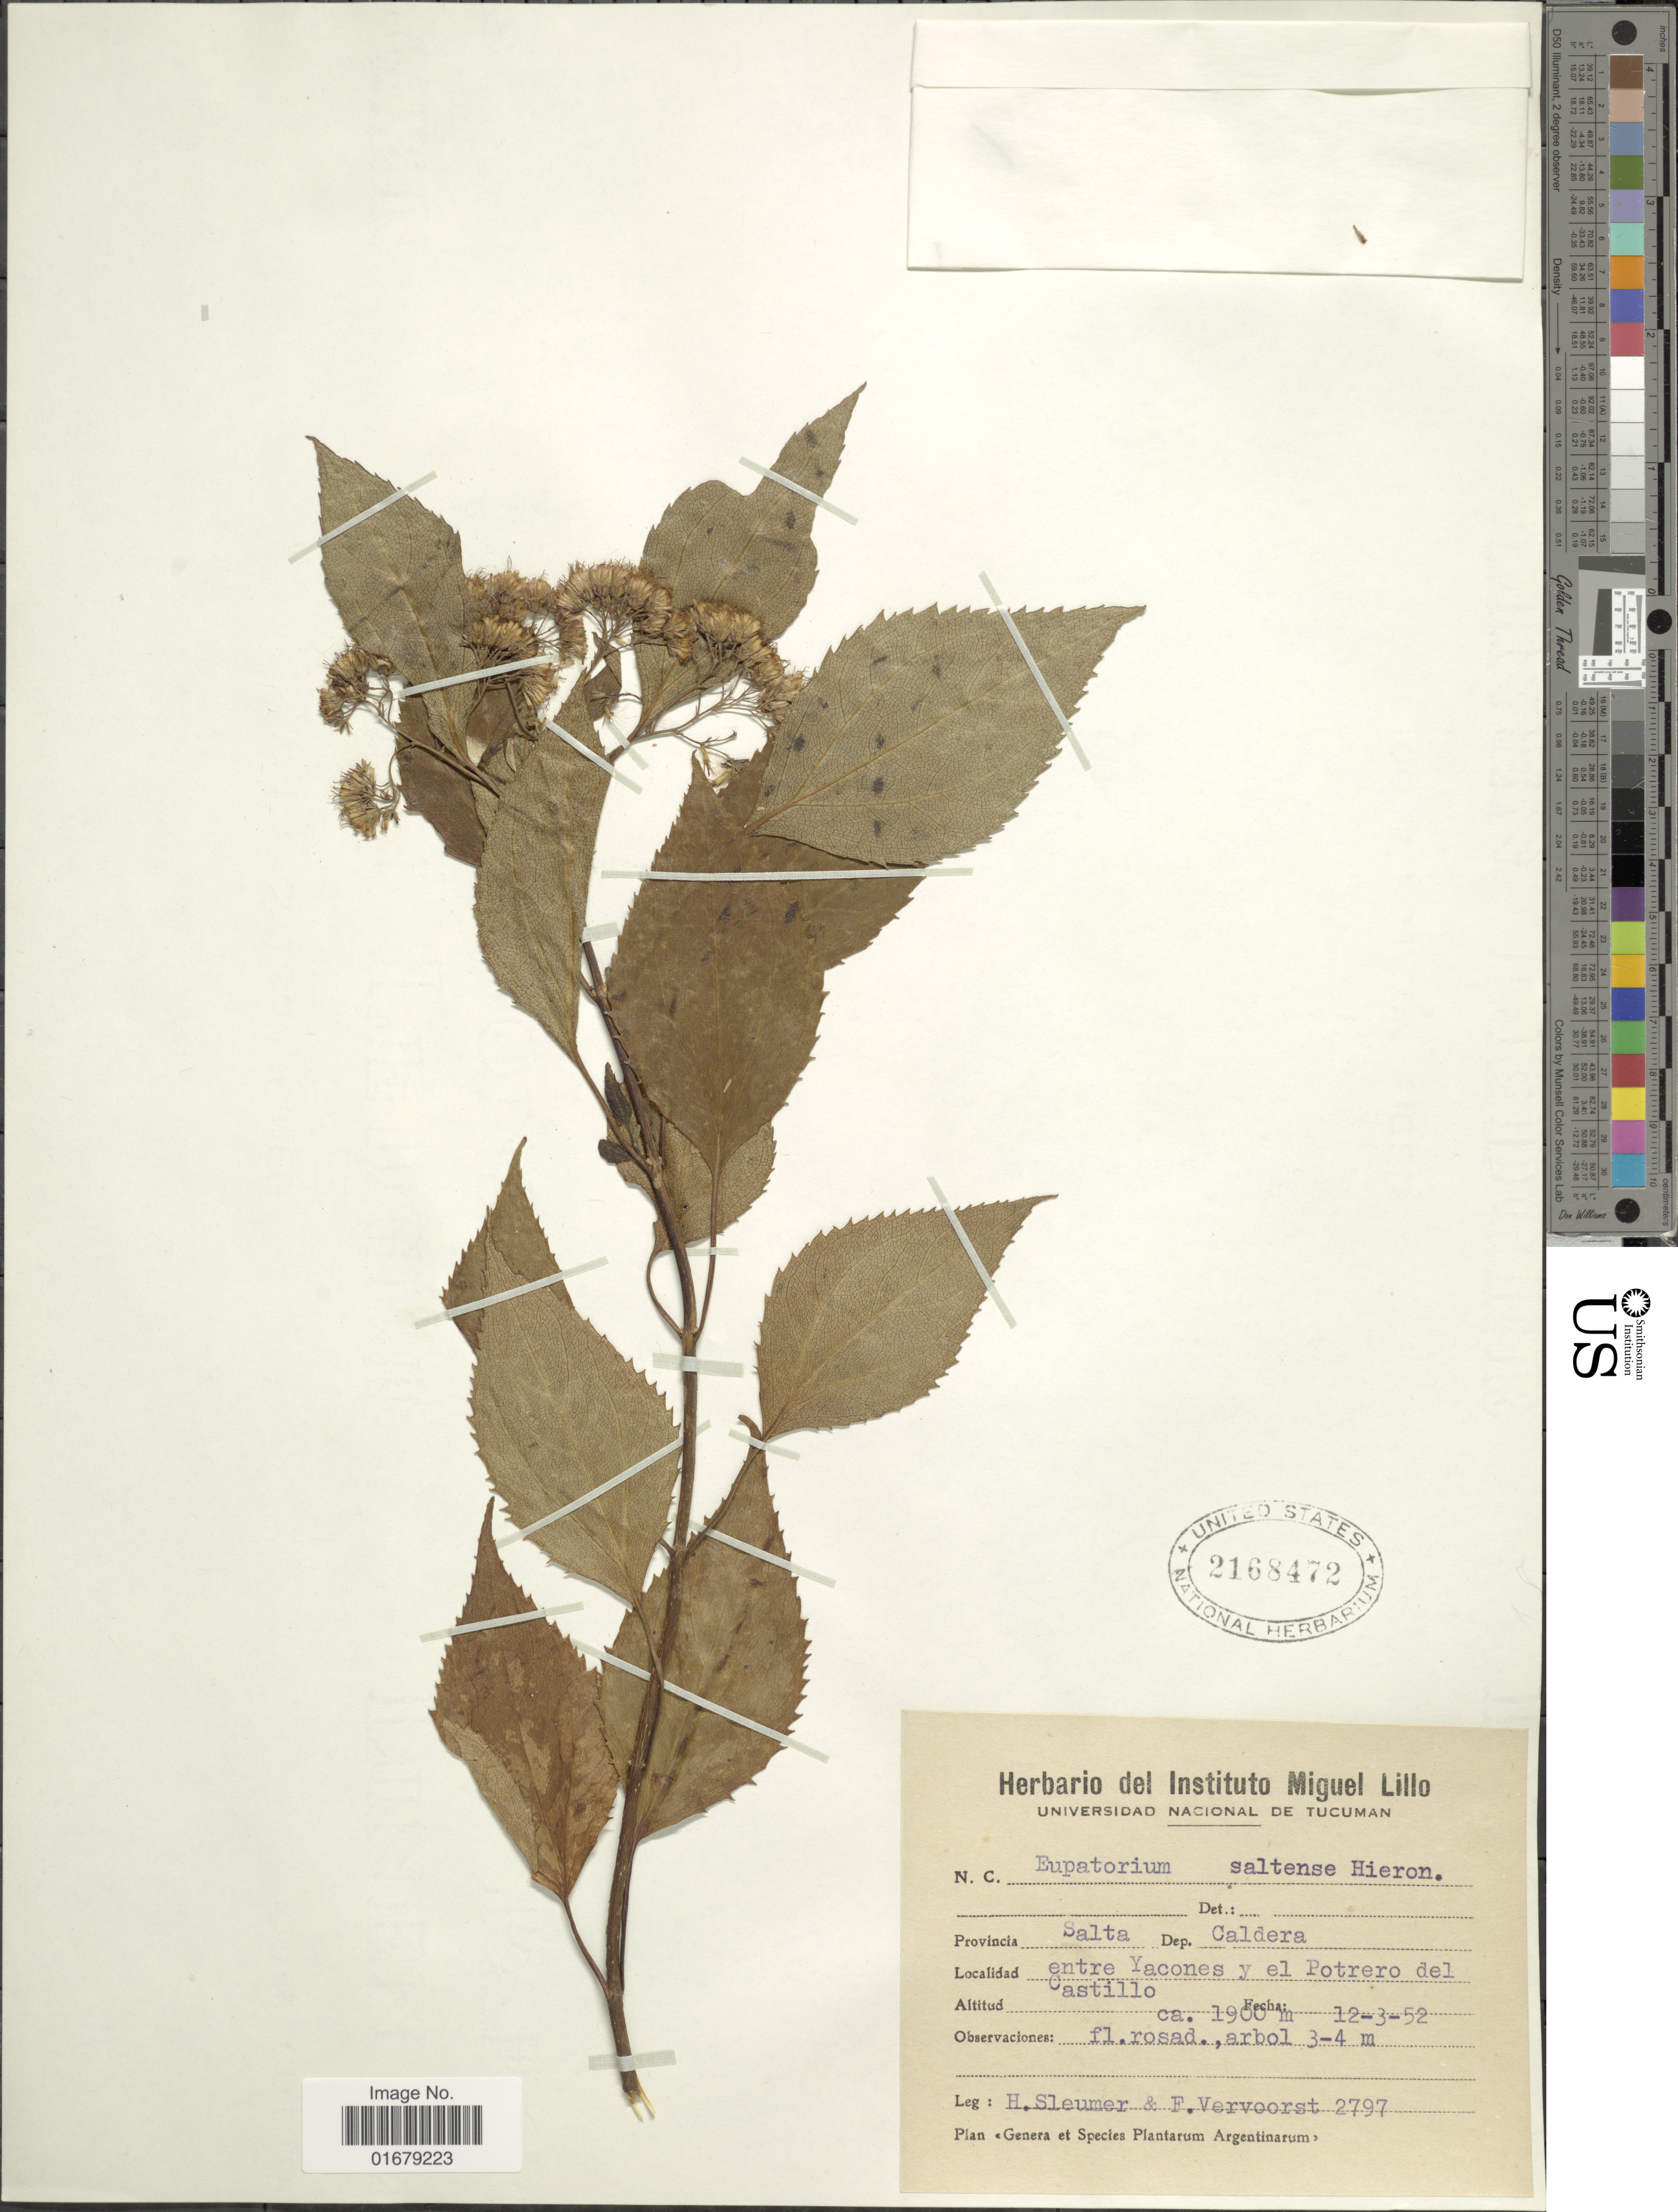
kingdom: Plantae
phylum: Tracheophyta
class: Magnoliopsida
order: Asterales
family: Asteraceae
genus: Kaunia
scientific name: Kaunia saltensis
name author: (Hieron.) R.M. King & H. Rob.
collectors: H. O. Sleumer & F. Vervoorst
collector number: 2797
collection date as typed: Transcribed d/m/y: 12/3/52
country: Argentina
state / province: Salta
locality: Provinica Salta. Dep. Caldera. entre Yacones y el Portero del Castillo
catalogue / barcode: US 2168472